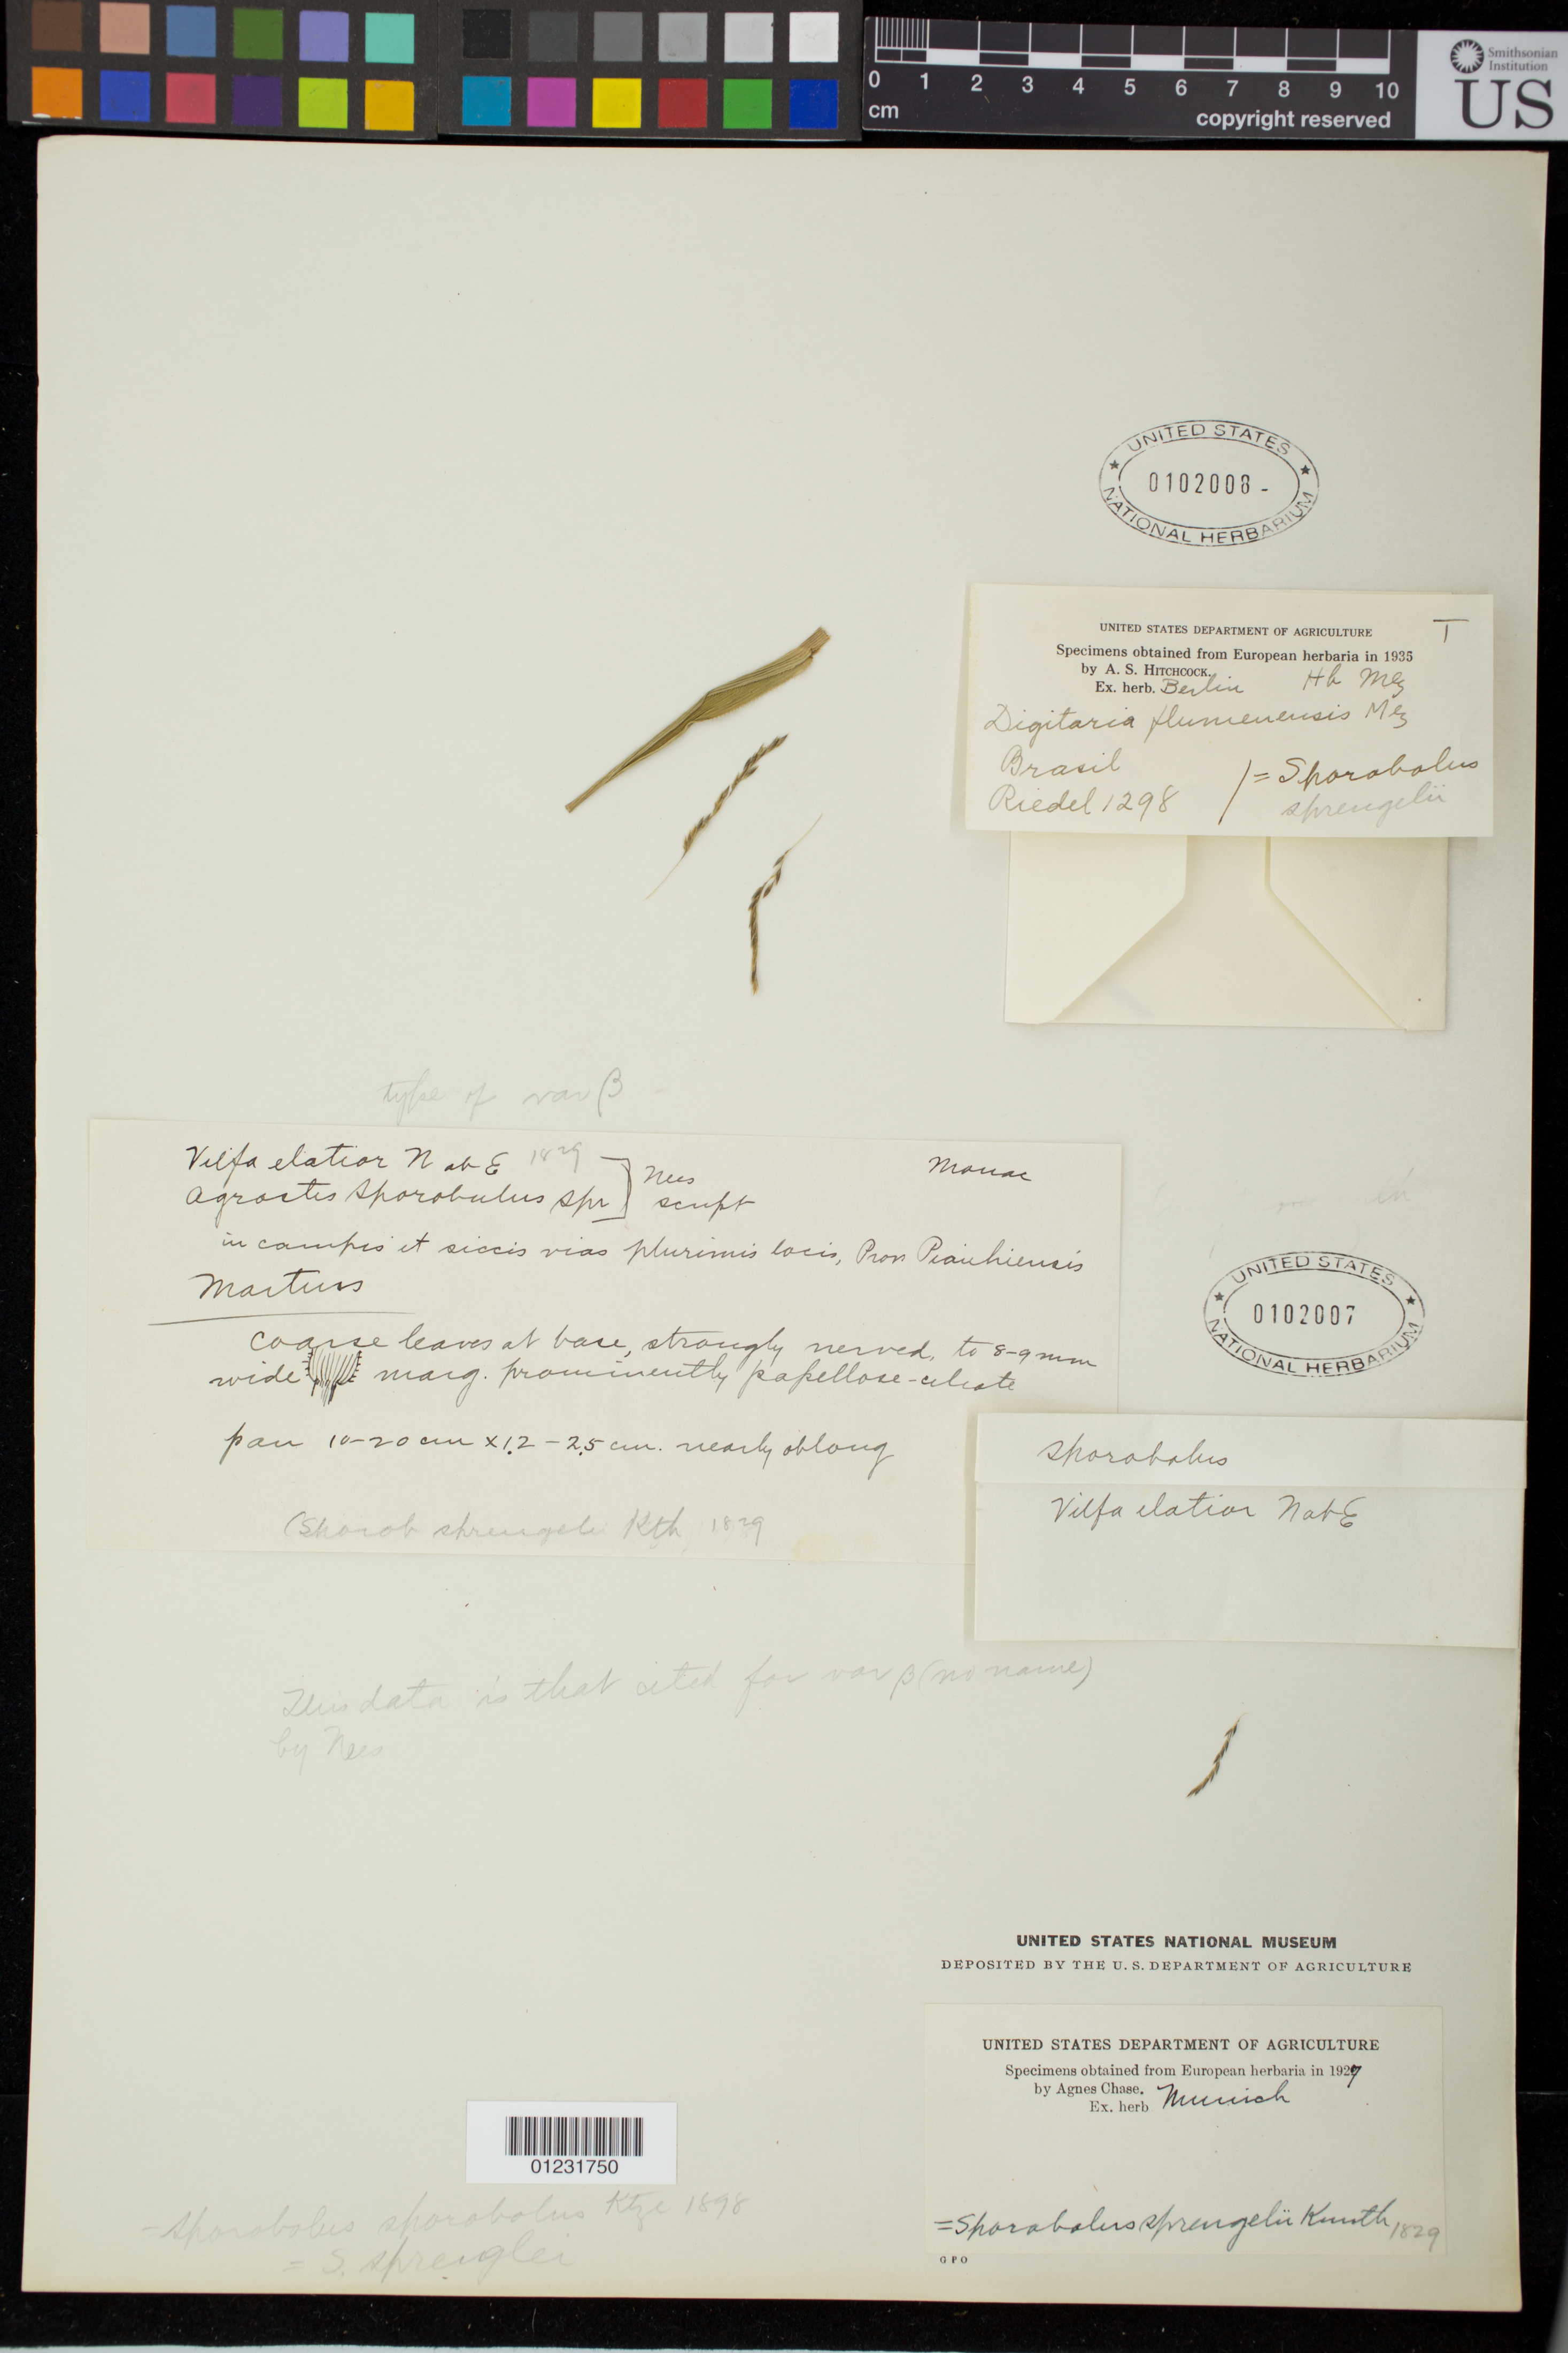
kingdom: Plantae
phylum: Tracheophyta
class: Liliopsida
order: Poales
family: Poaceae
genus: Vilfa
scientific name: Vilfa elatior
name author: Nees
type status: Syntype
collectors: C. F. Martius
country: Brazil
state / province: Piauí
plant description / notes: Fragmentary material of type specimen ex herb. Munich.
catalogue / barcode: US 102007